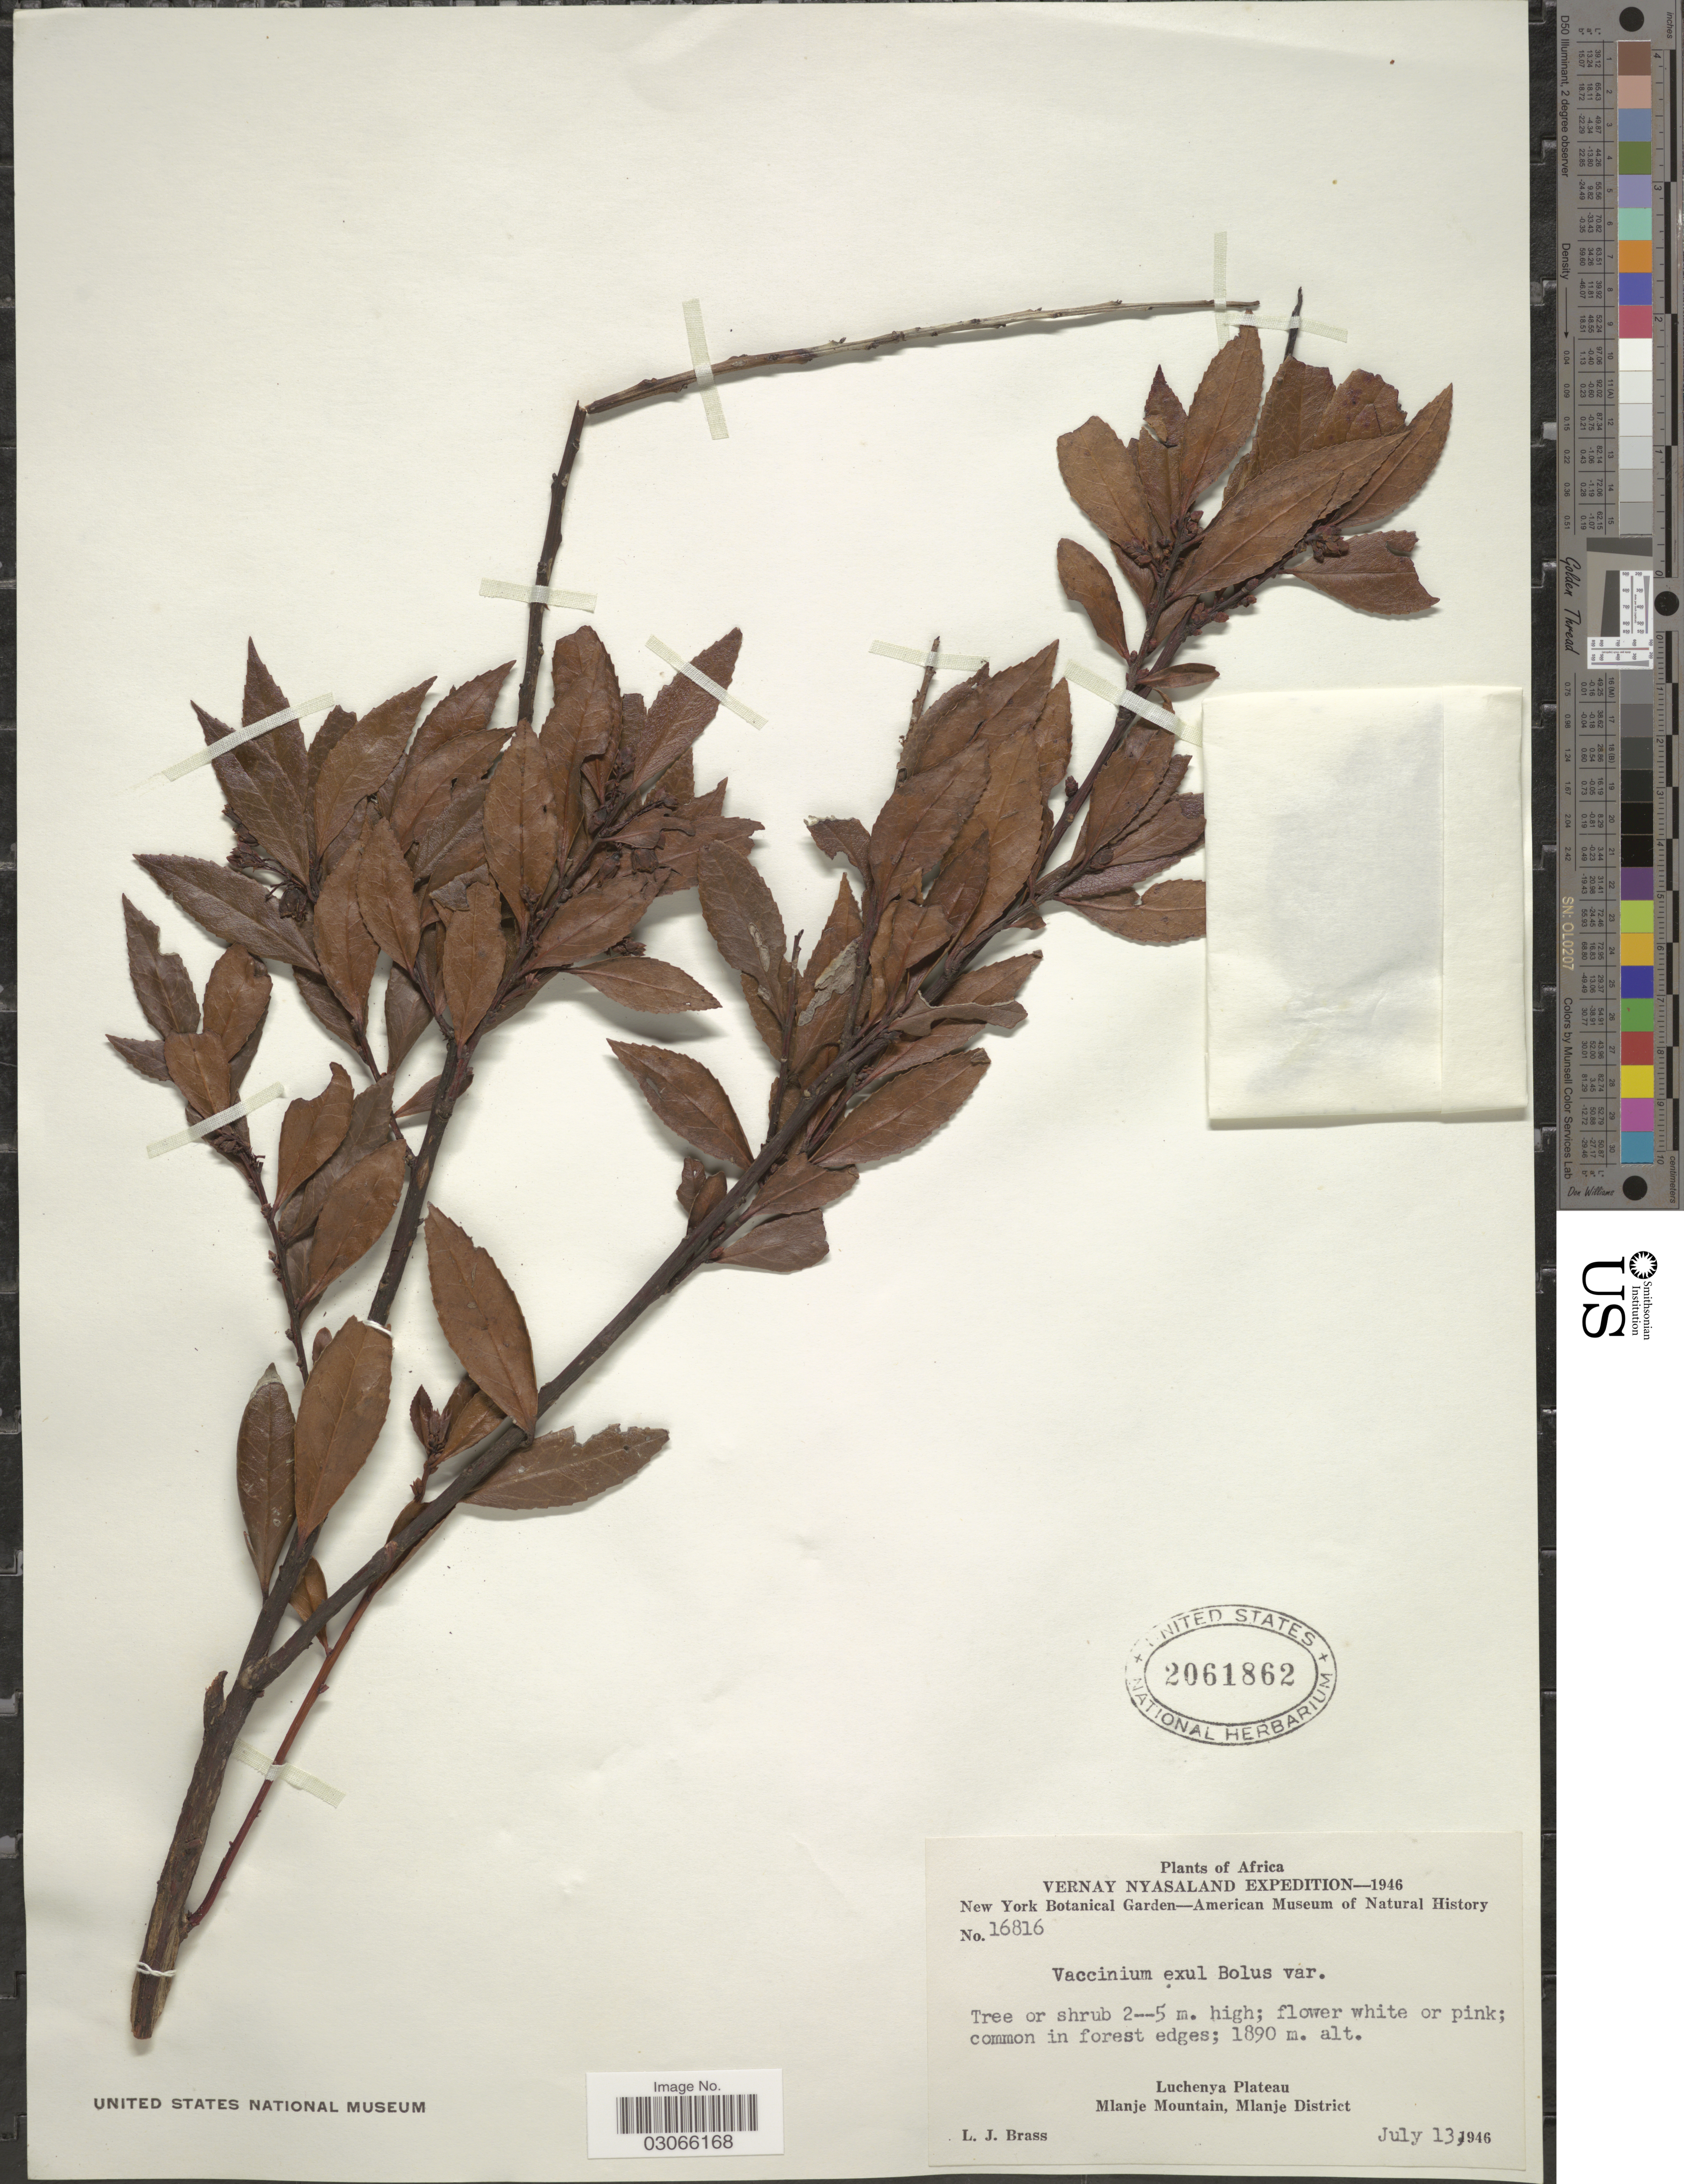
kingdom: Plantae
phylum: Tracheophyta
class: Magnoliopsida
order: Ericales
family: Ericaceae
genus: Vaccinium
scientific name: Vaccinium exul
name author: Bolus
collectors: L. J. Brass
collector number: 16816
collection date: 1946-07-13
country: Malawi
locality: Vernay Nyasaland, Luchenya Plateau, Mlanje Mountain, Mlanje District.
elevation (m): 1890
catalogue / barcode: US 2061862